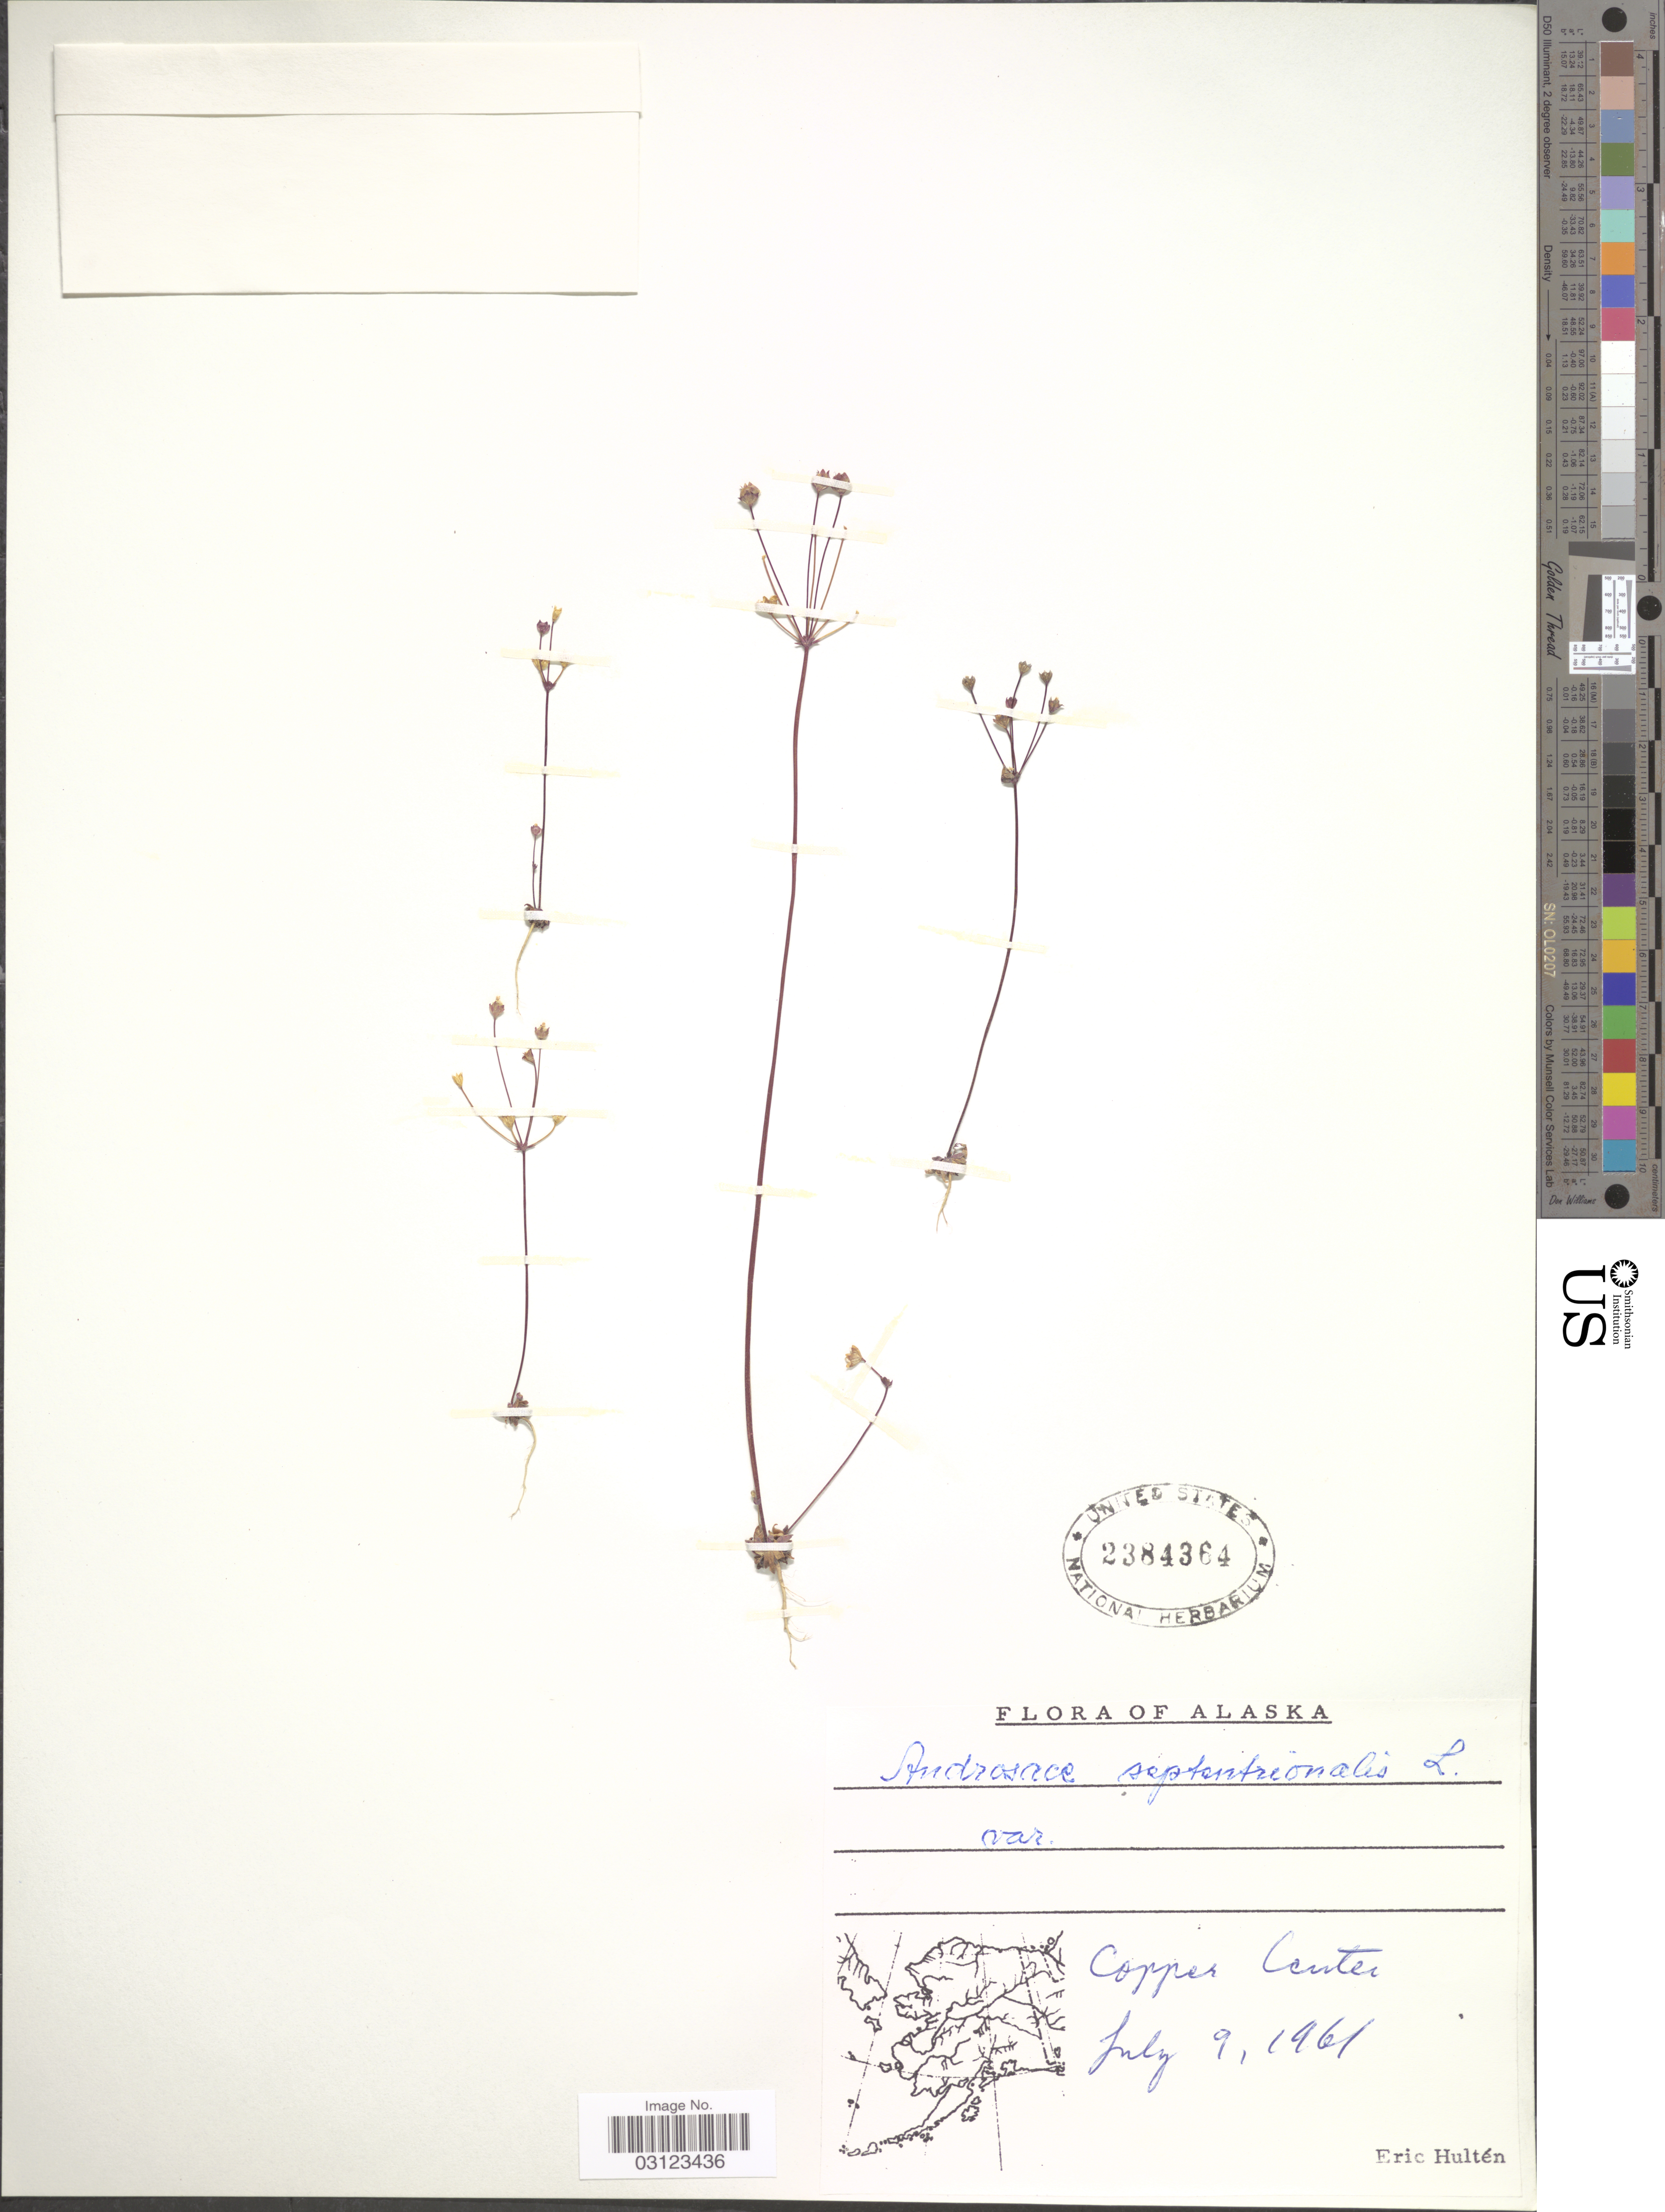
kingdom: Plantae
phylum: Tracheophyta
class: Magnoliopsida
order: Ericales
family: Primulaceae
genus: Androsace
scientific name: Androsace septentrionalis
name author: L.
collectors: E. G. Hultén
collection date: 1961-07-09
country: United States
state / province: Alaska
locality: Copper Center.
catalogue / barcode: US 2384364